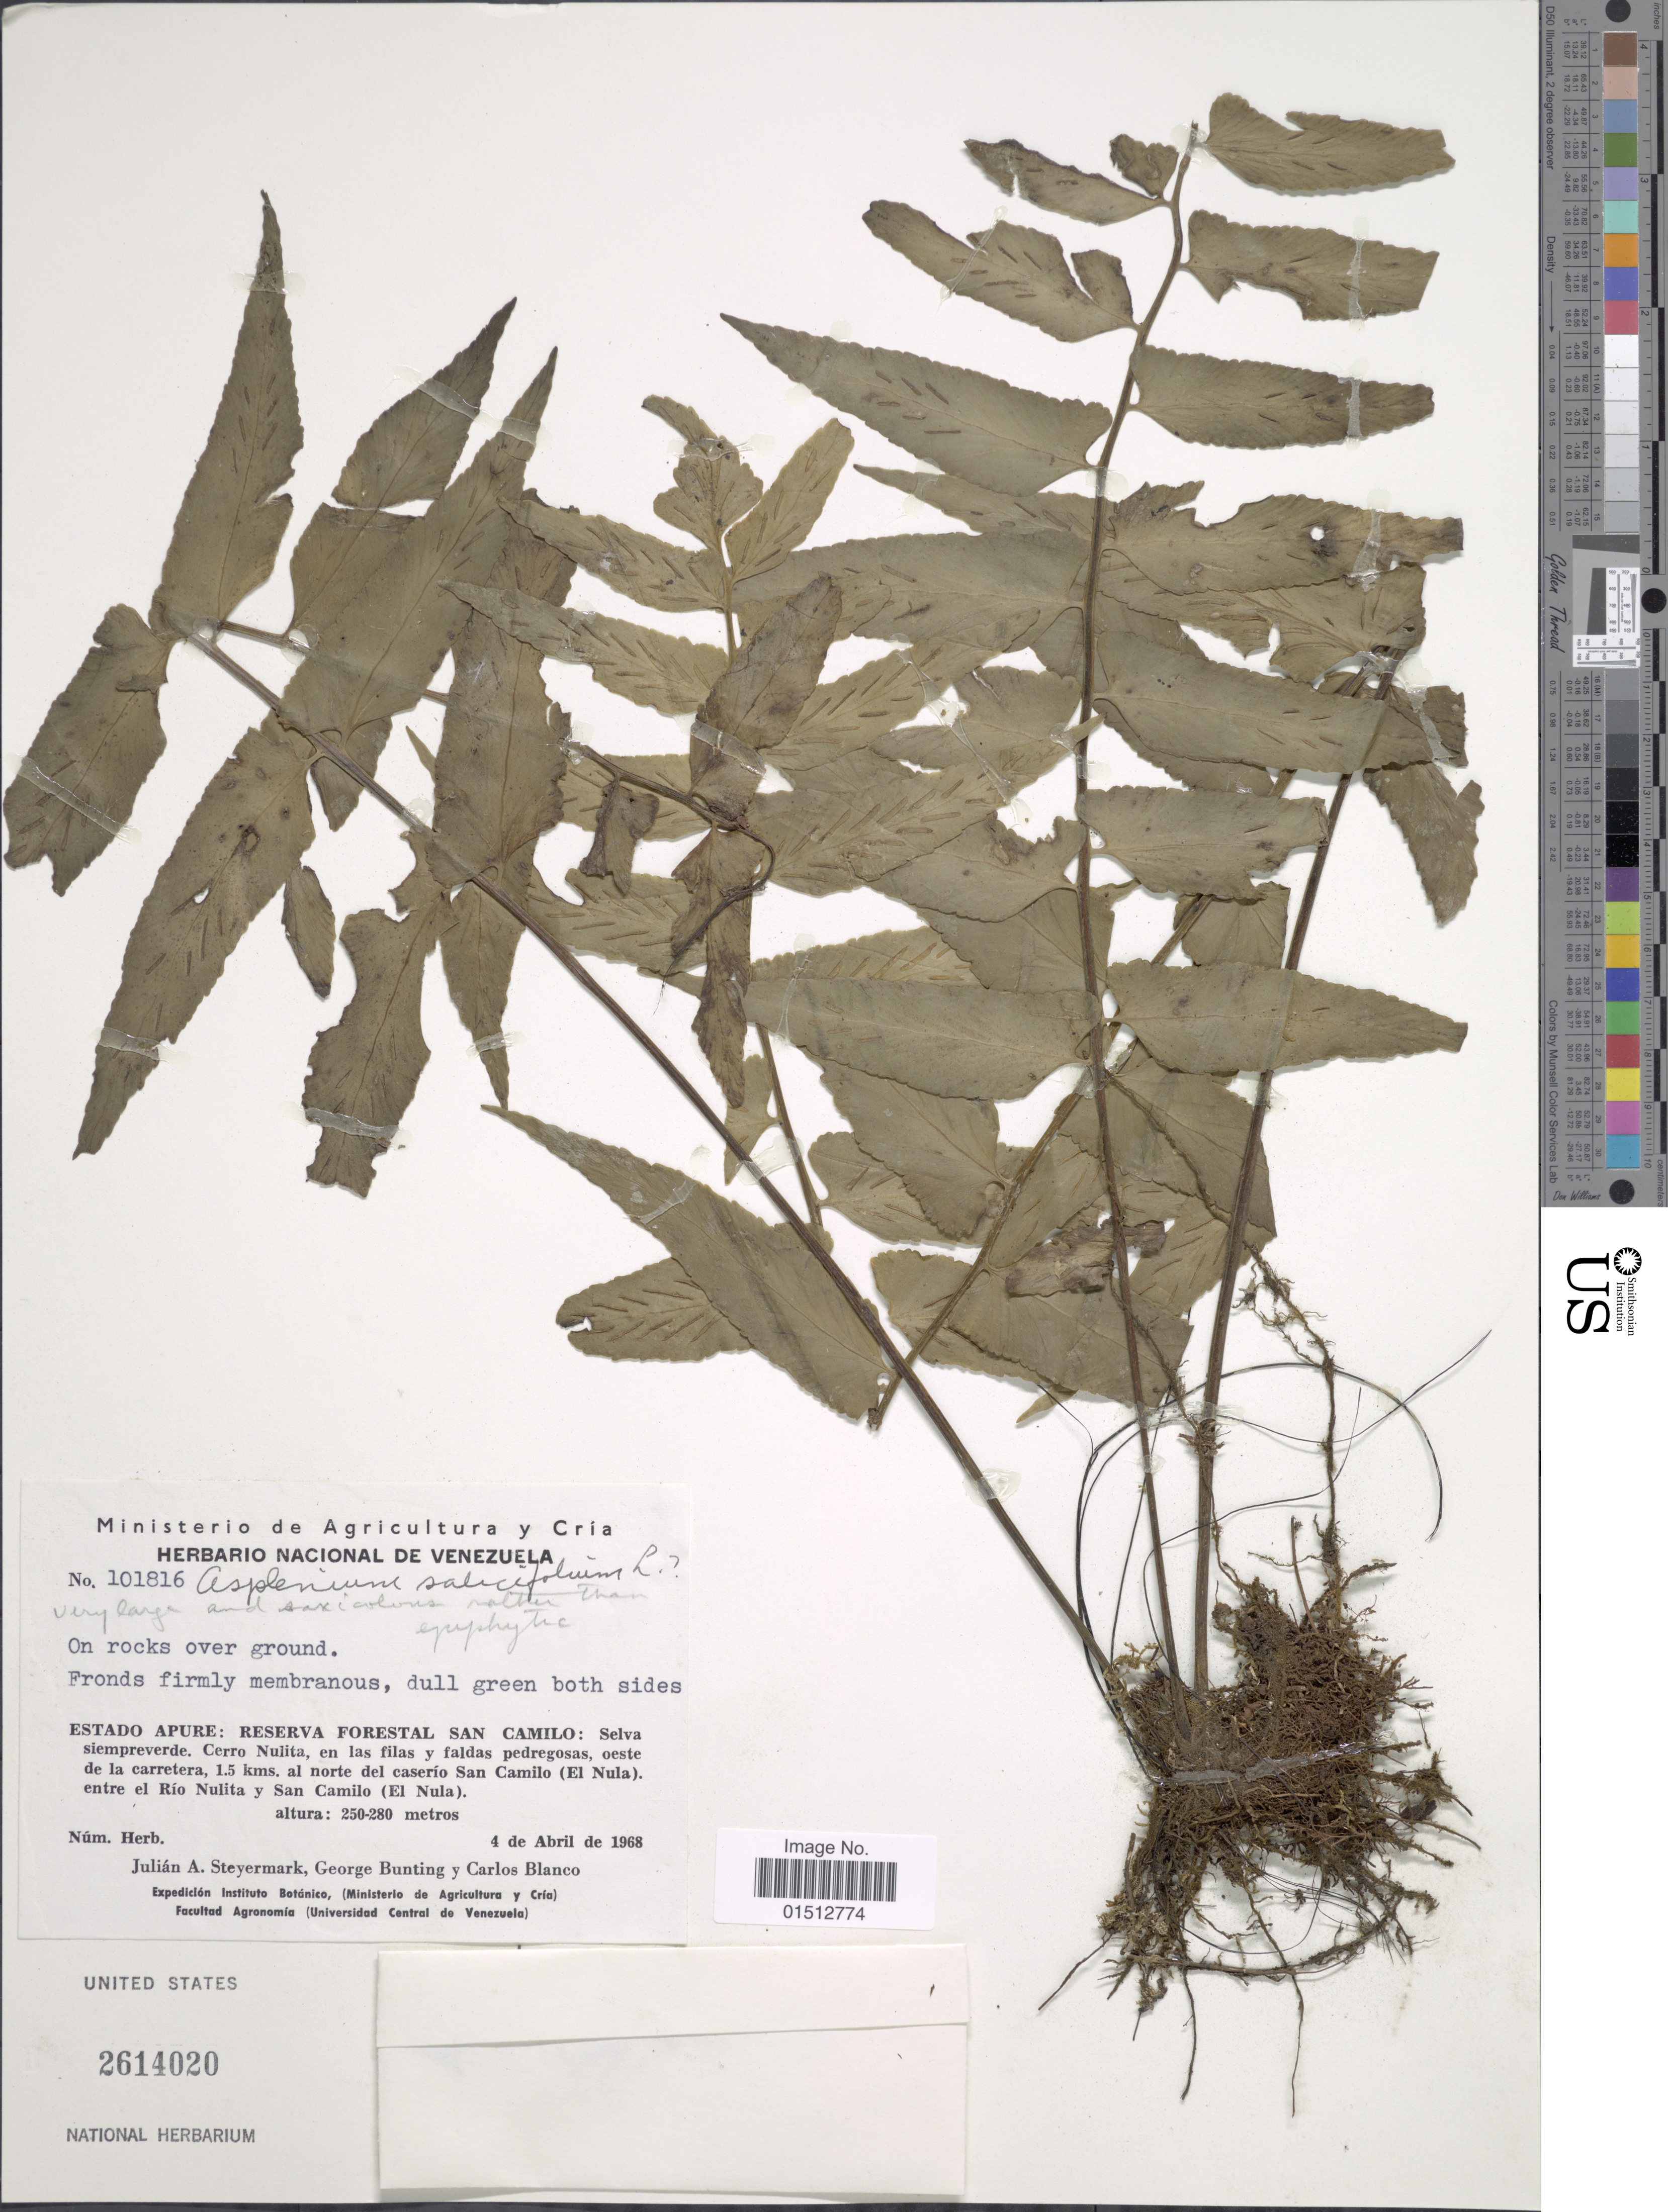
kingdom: Plantae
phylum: Tracheophyta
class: Polypodiopsida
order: Polypodiales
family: Aspleniaceae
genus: Asplenium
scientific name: Asplenium salicifolium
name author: L.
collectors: J. Steyermark, G. S. Bunting & C. A. Blanco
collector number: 101816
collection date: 1968-04-04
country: Venezuela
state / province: Apure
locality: Estado Apure: Reserva Forestal San Camilo: Selva siempreverde. Cerro Nulita, en las filas faldas pedregosas, oeste de la carretera, 1.5 kms al norte del caserio San Camilo (El Nula) entre el Rio Nulita y San Camilo (El Nula).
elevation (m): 250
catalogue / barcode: US 2614020